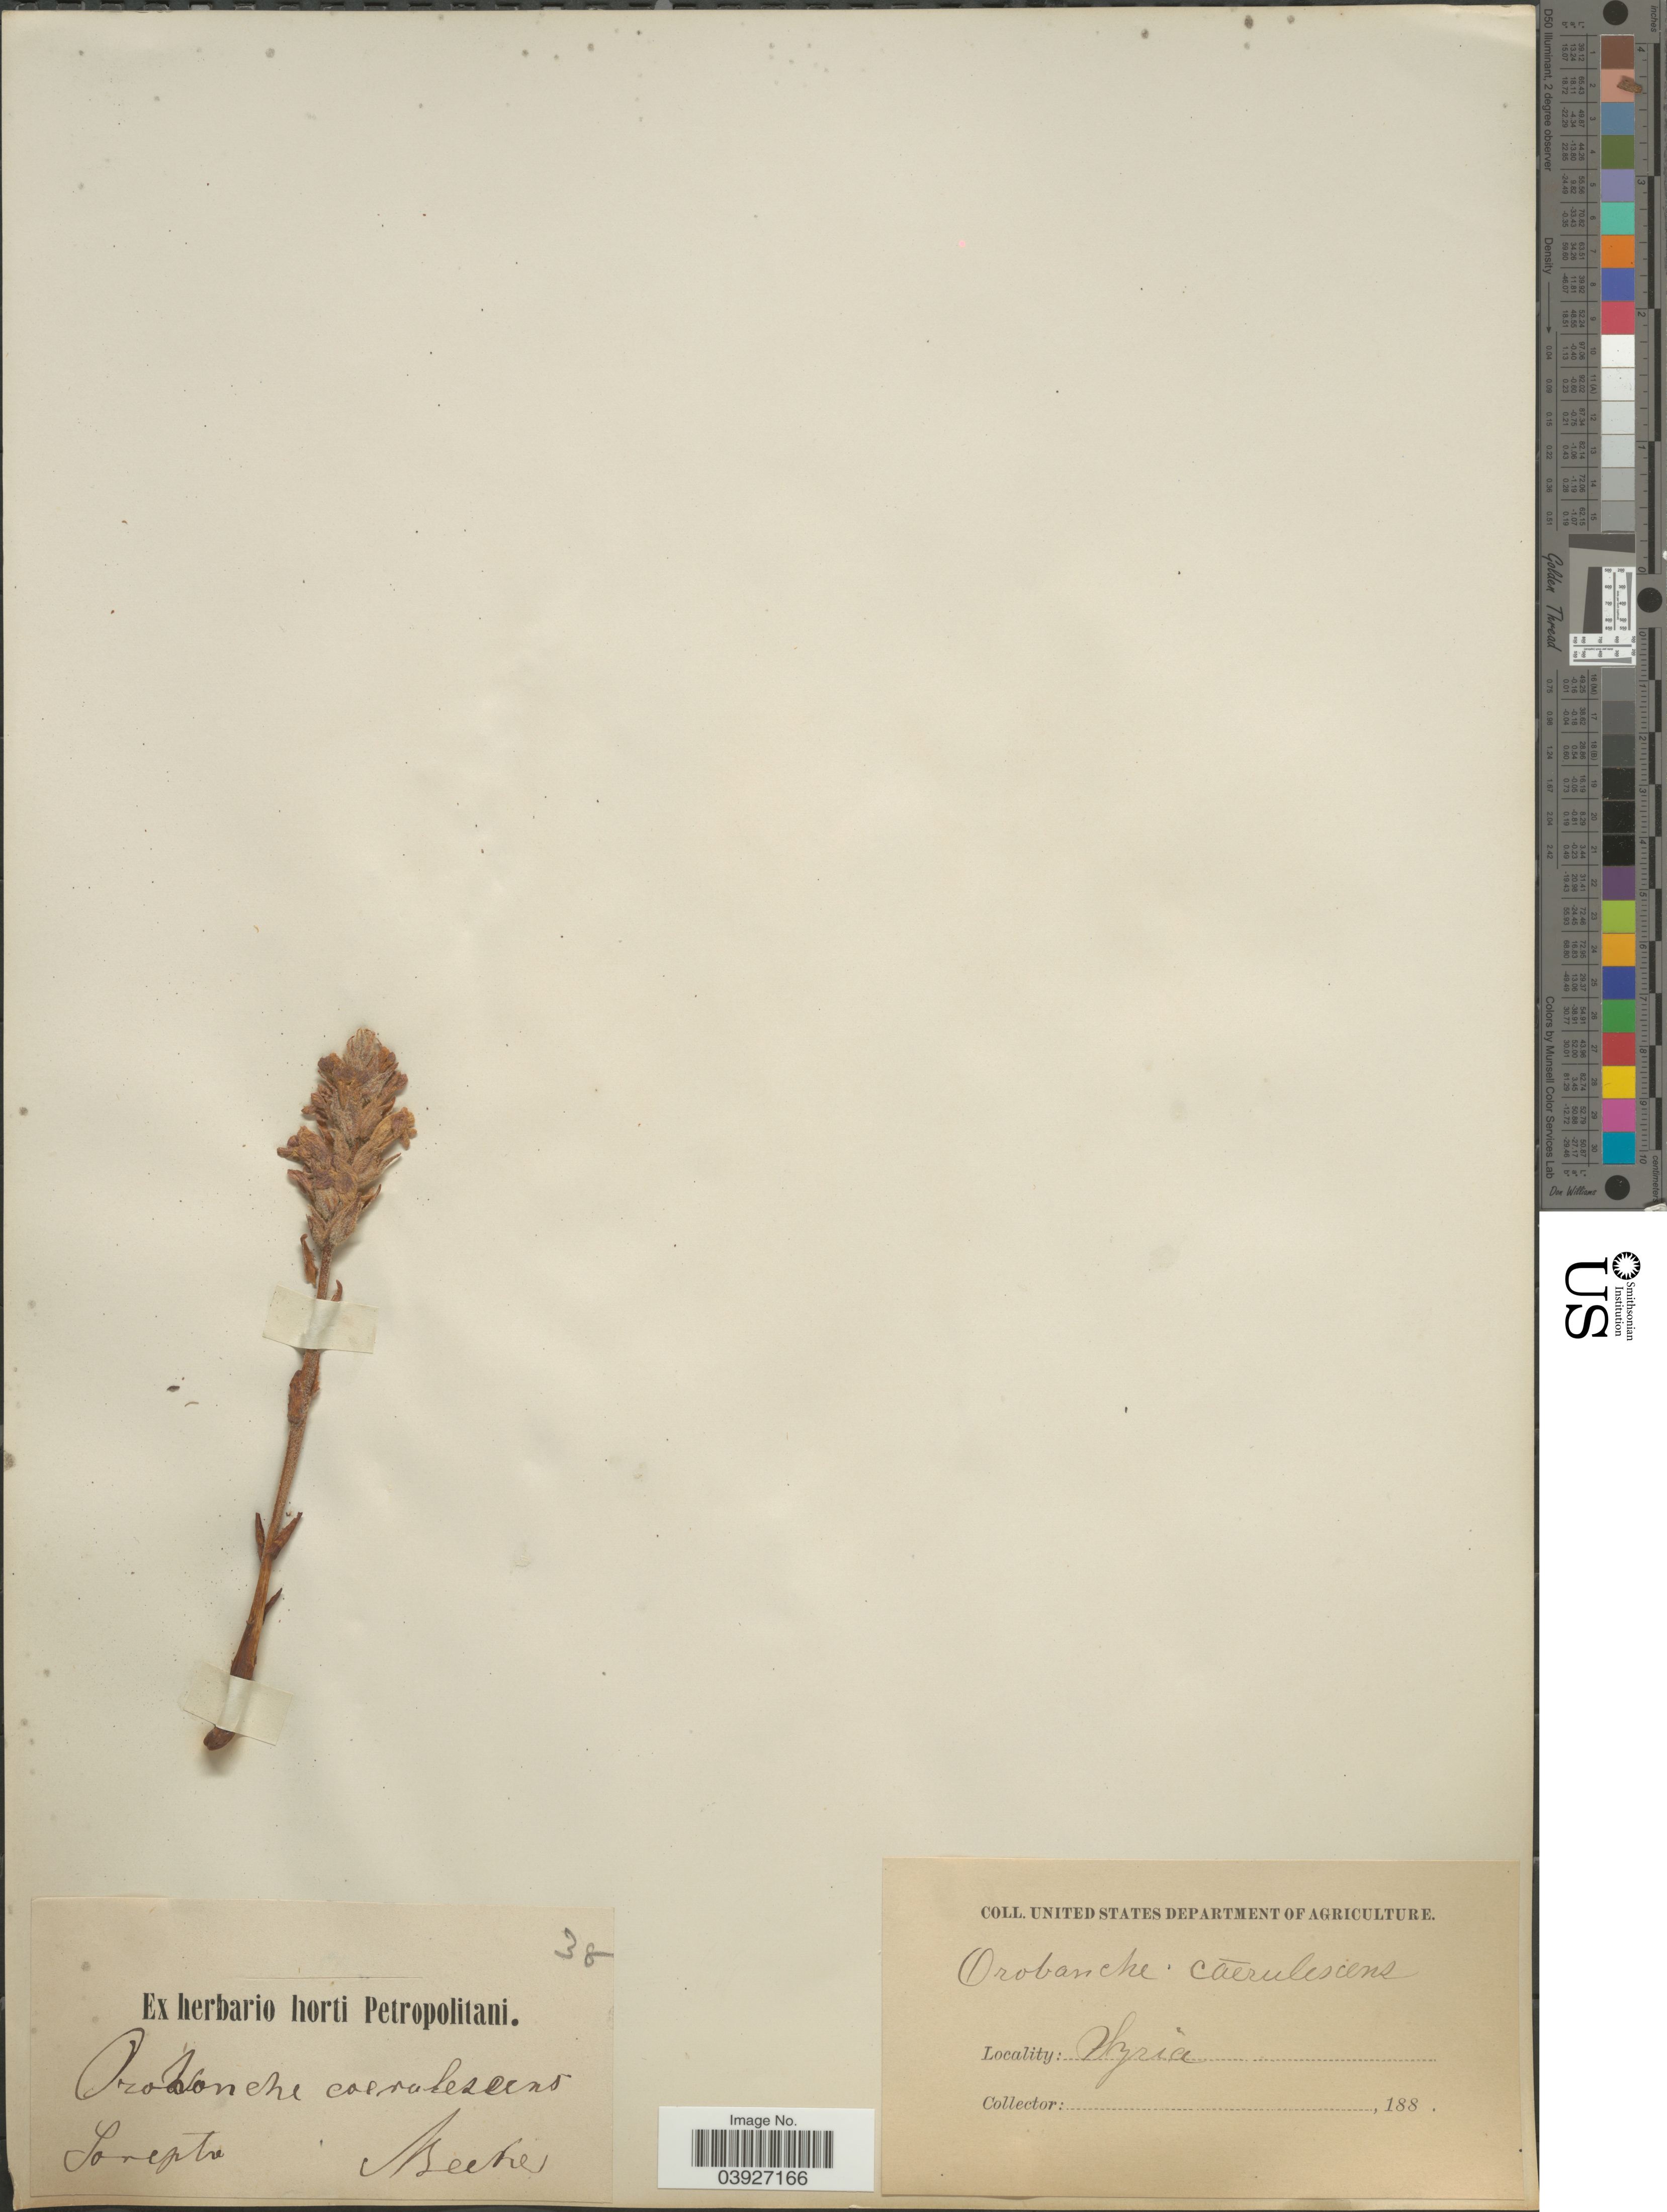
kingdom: Plantae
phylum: Tracheophyta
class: Magnoliopsida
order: Lamiales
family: Orobanchaceae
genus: Orobanche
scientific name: Orobanche coerulescens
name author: Steph.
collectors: -. Becker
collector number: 38?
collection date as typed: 188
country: Russian Federation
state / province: Volgograd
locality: Sarepta.